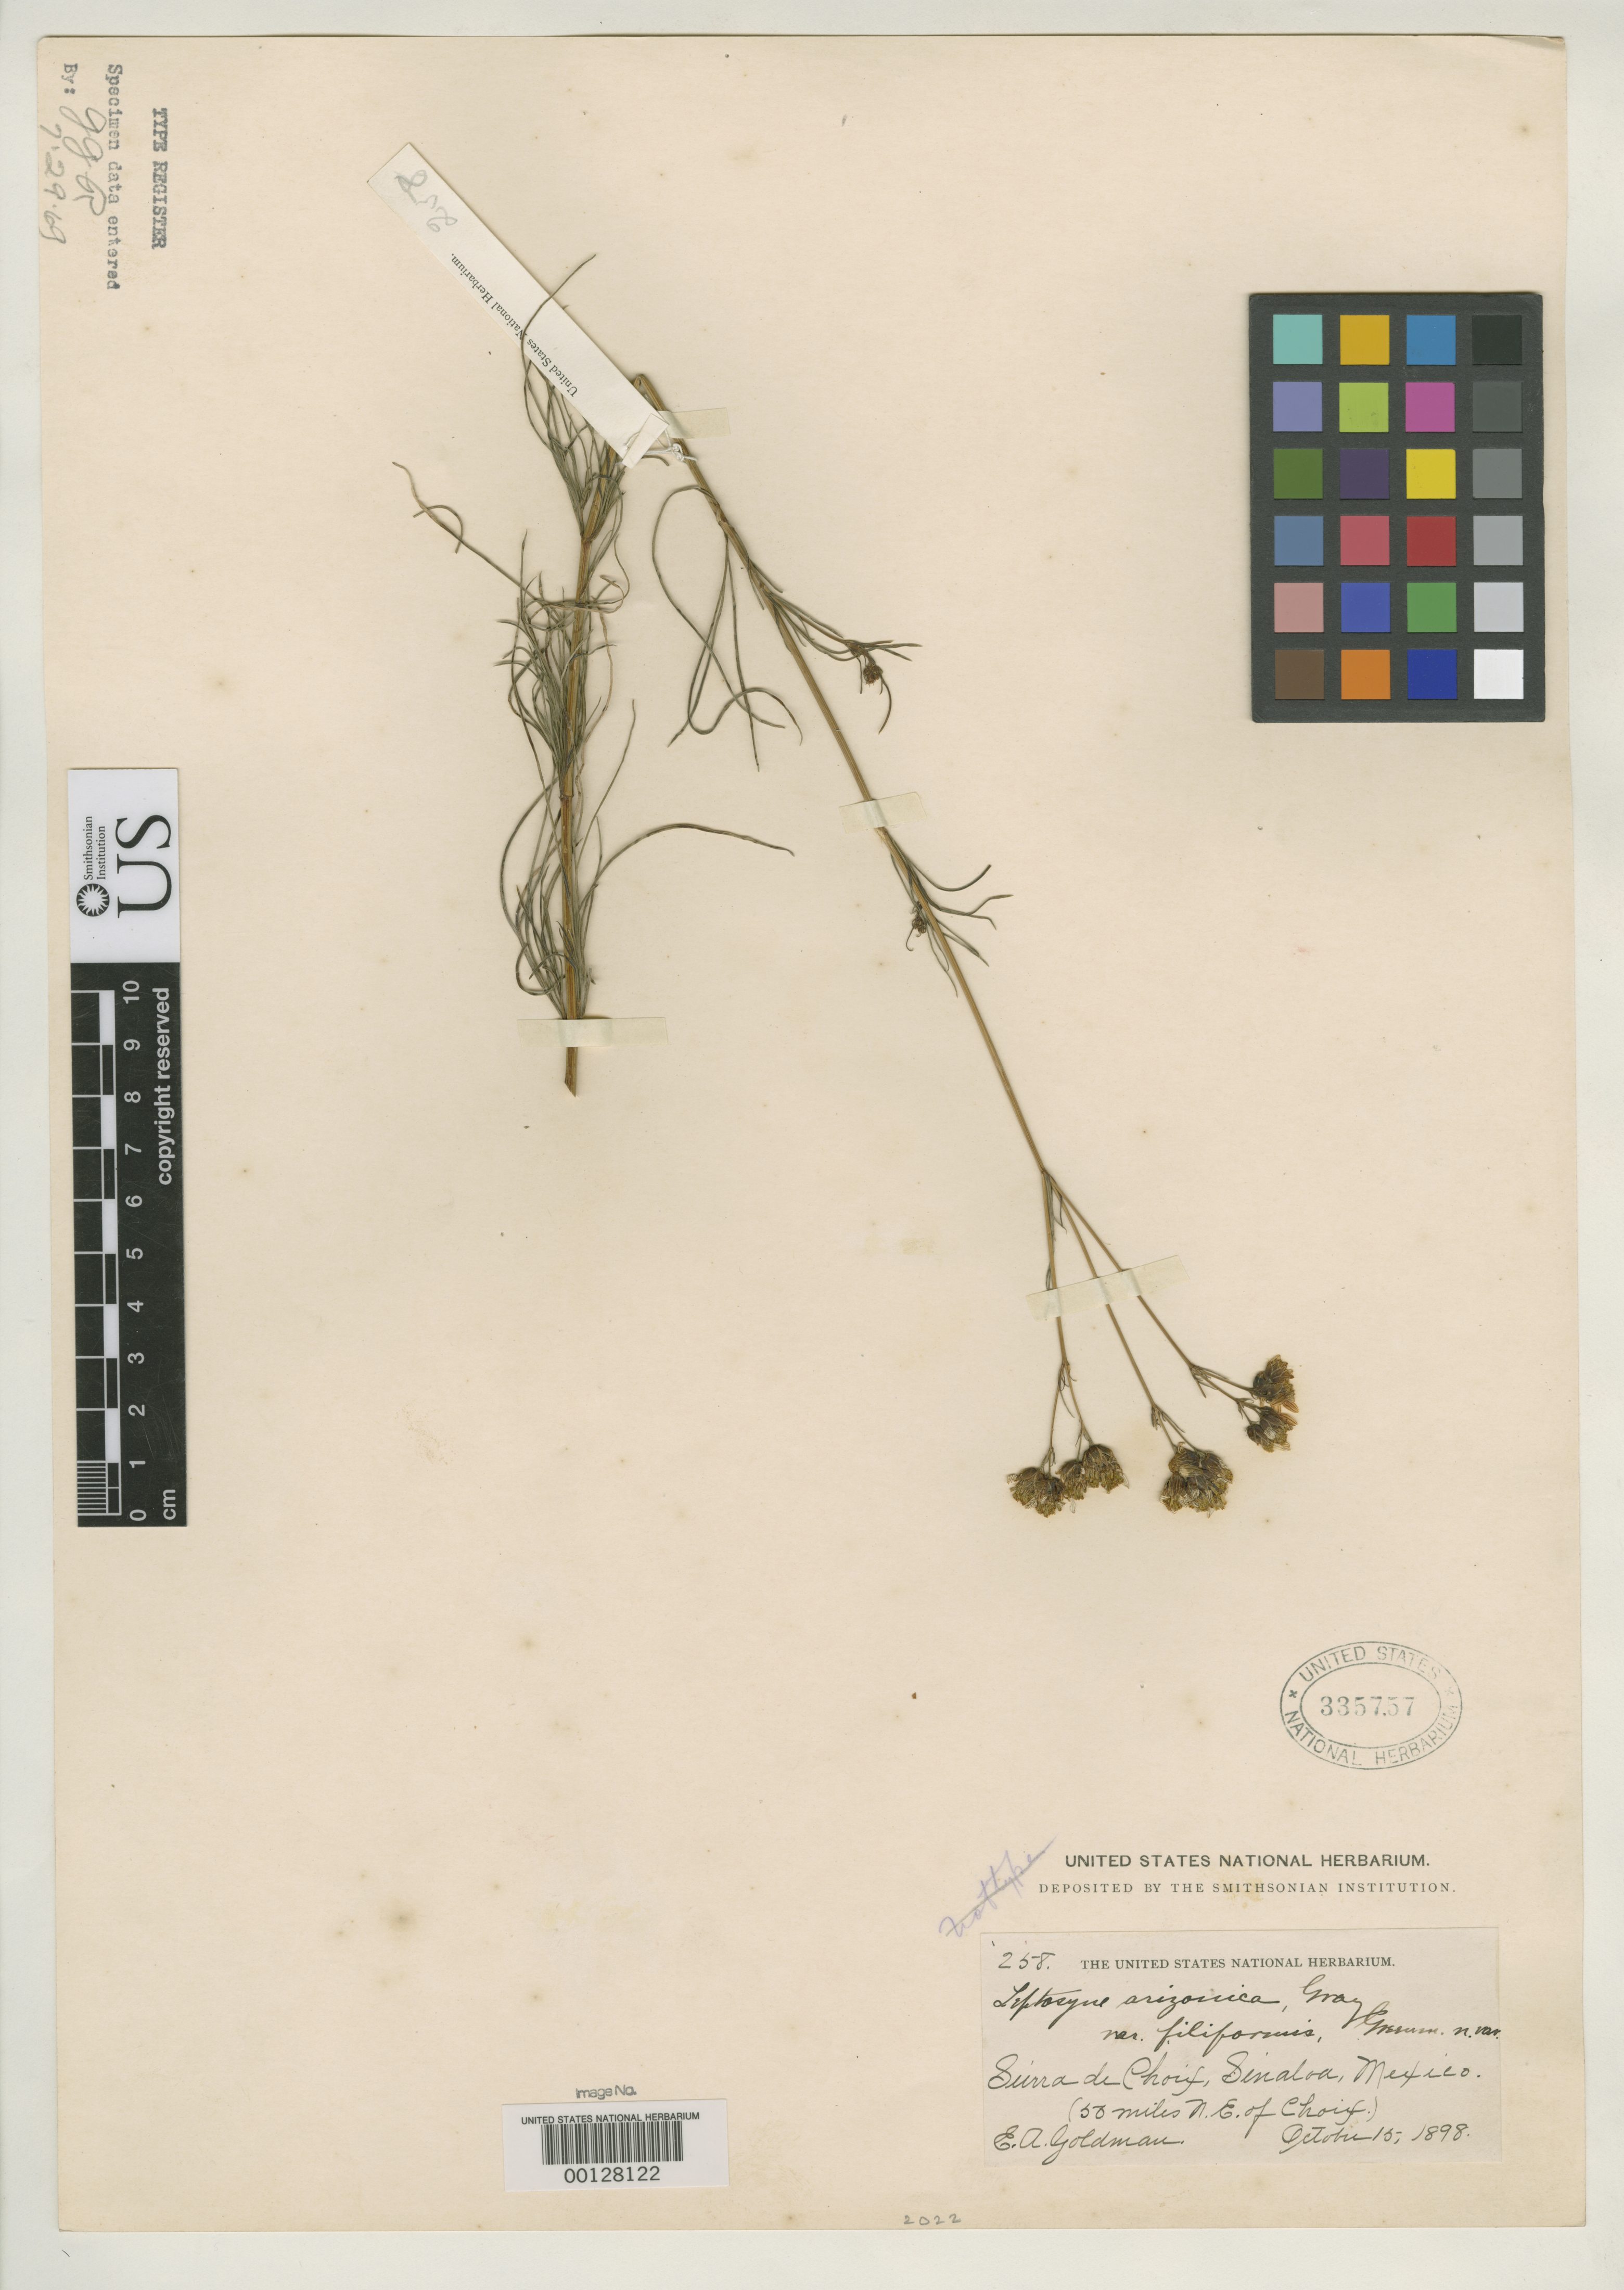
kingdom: Plantae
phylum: Tracheophyta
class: Magnoliopsida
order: Asterales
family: Asteraceae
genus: Leptosyne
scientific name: Leptosyne arizonica var. filiformis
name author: Greenm.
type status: Isolectotype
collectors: E. A. Goldman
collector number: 258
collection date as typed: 15 Oct 1898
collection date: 1898-10-15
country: Mexico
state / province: Sinaloa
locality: Sierra de Choix, Sinaloa, Mexico (50 miles N.E. of Choix).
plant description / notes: Currently accepted name as cited by E.B. Smith, Syst. Bot. 14: 466 (1989).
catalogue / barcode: US 335757